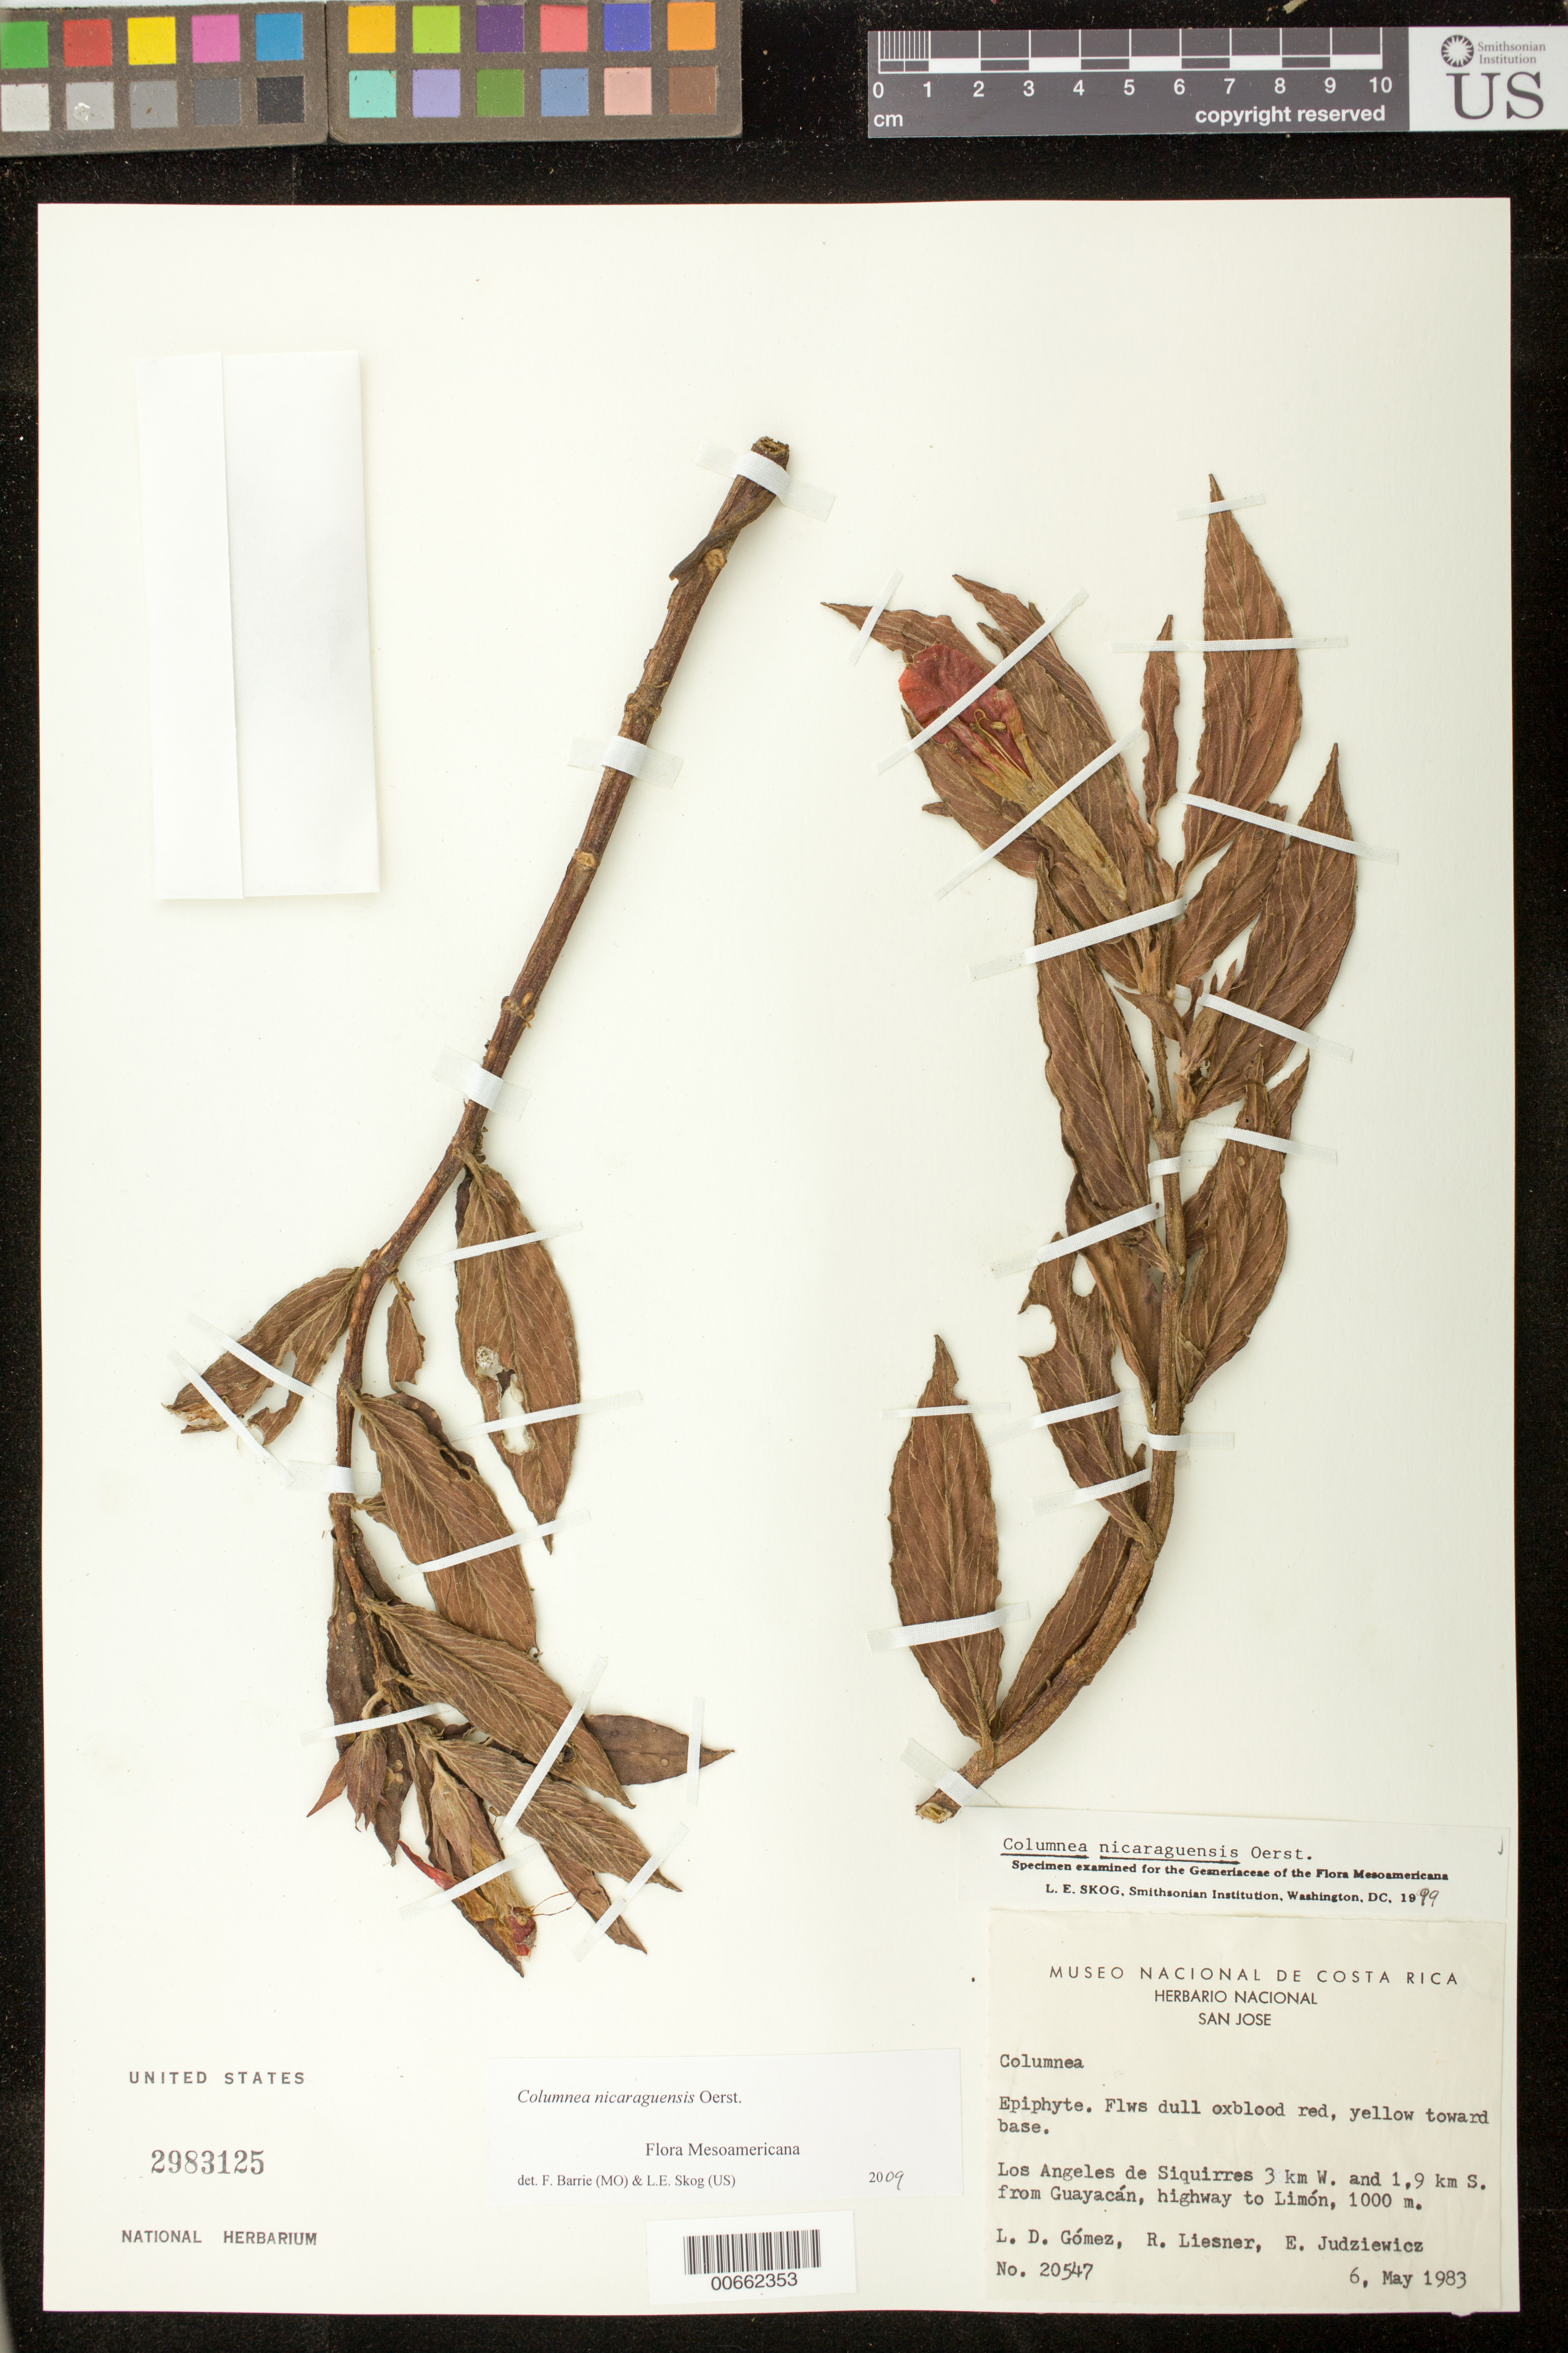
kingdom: Plantae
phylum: Tracheophyta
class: Magnoliopsida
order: Lamiales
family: Gesneriaceae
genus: Columnea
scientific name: Columnea nicaraguensis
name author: Oerst.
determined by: Skog, Laurence E.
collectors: L. D. Gómez, R. L. Liesner & E. J. Judziewicz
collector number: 20547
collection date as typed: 06 May 1983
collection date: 1983-05-06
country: Costa Rica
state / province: Limón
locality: Los Angeles de Siquirres 3 km W and 1.9 km S from Guayacán, highway to Limón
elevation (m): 1000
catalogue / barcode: US 2983125